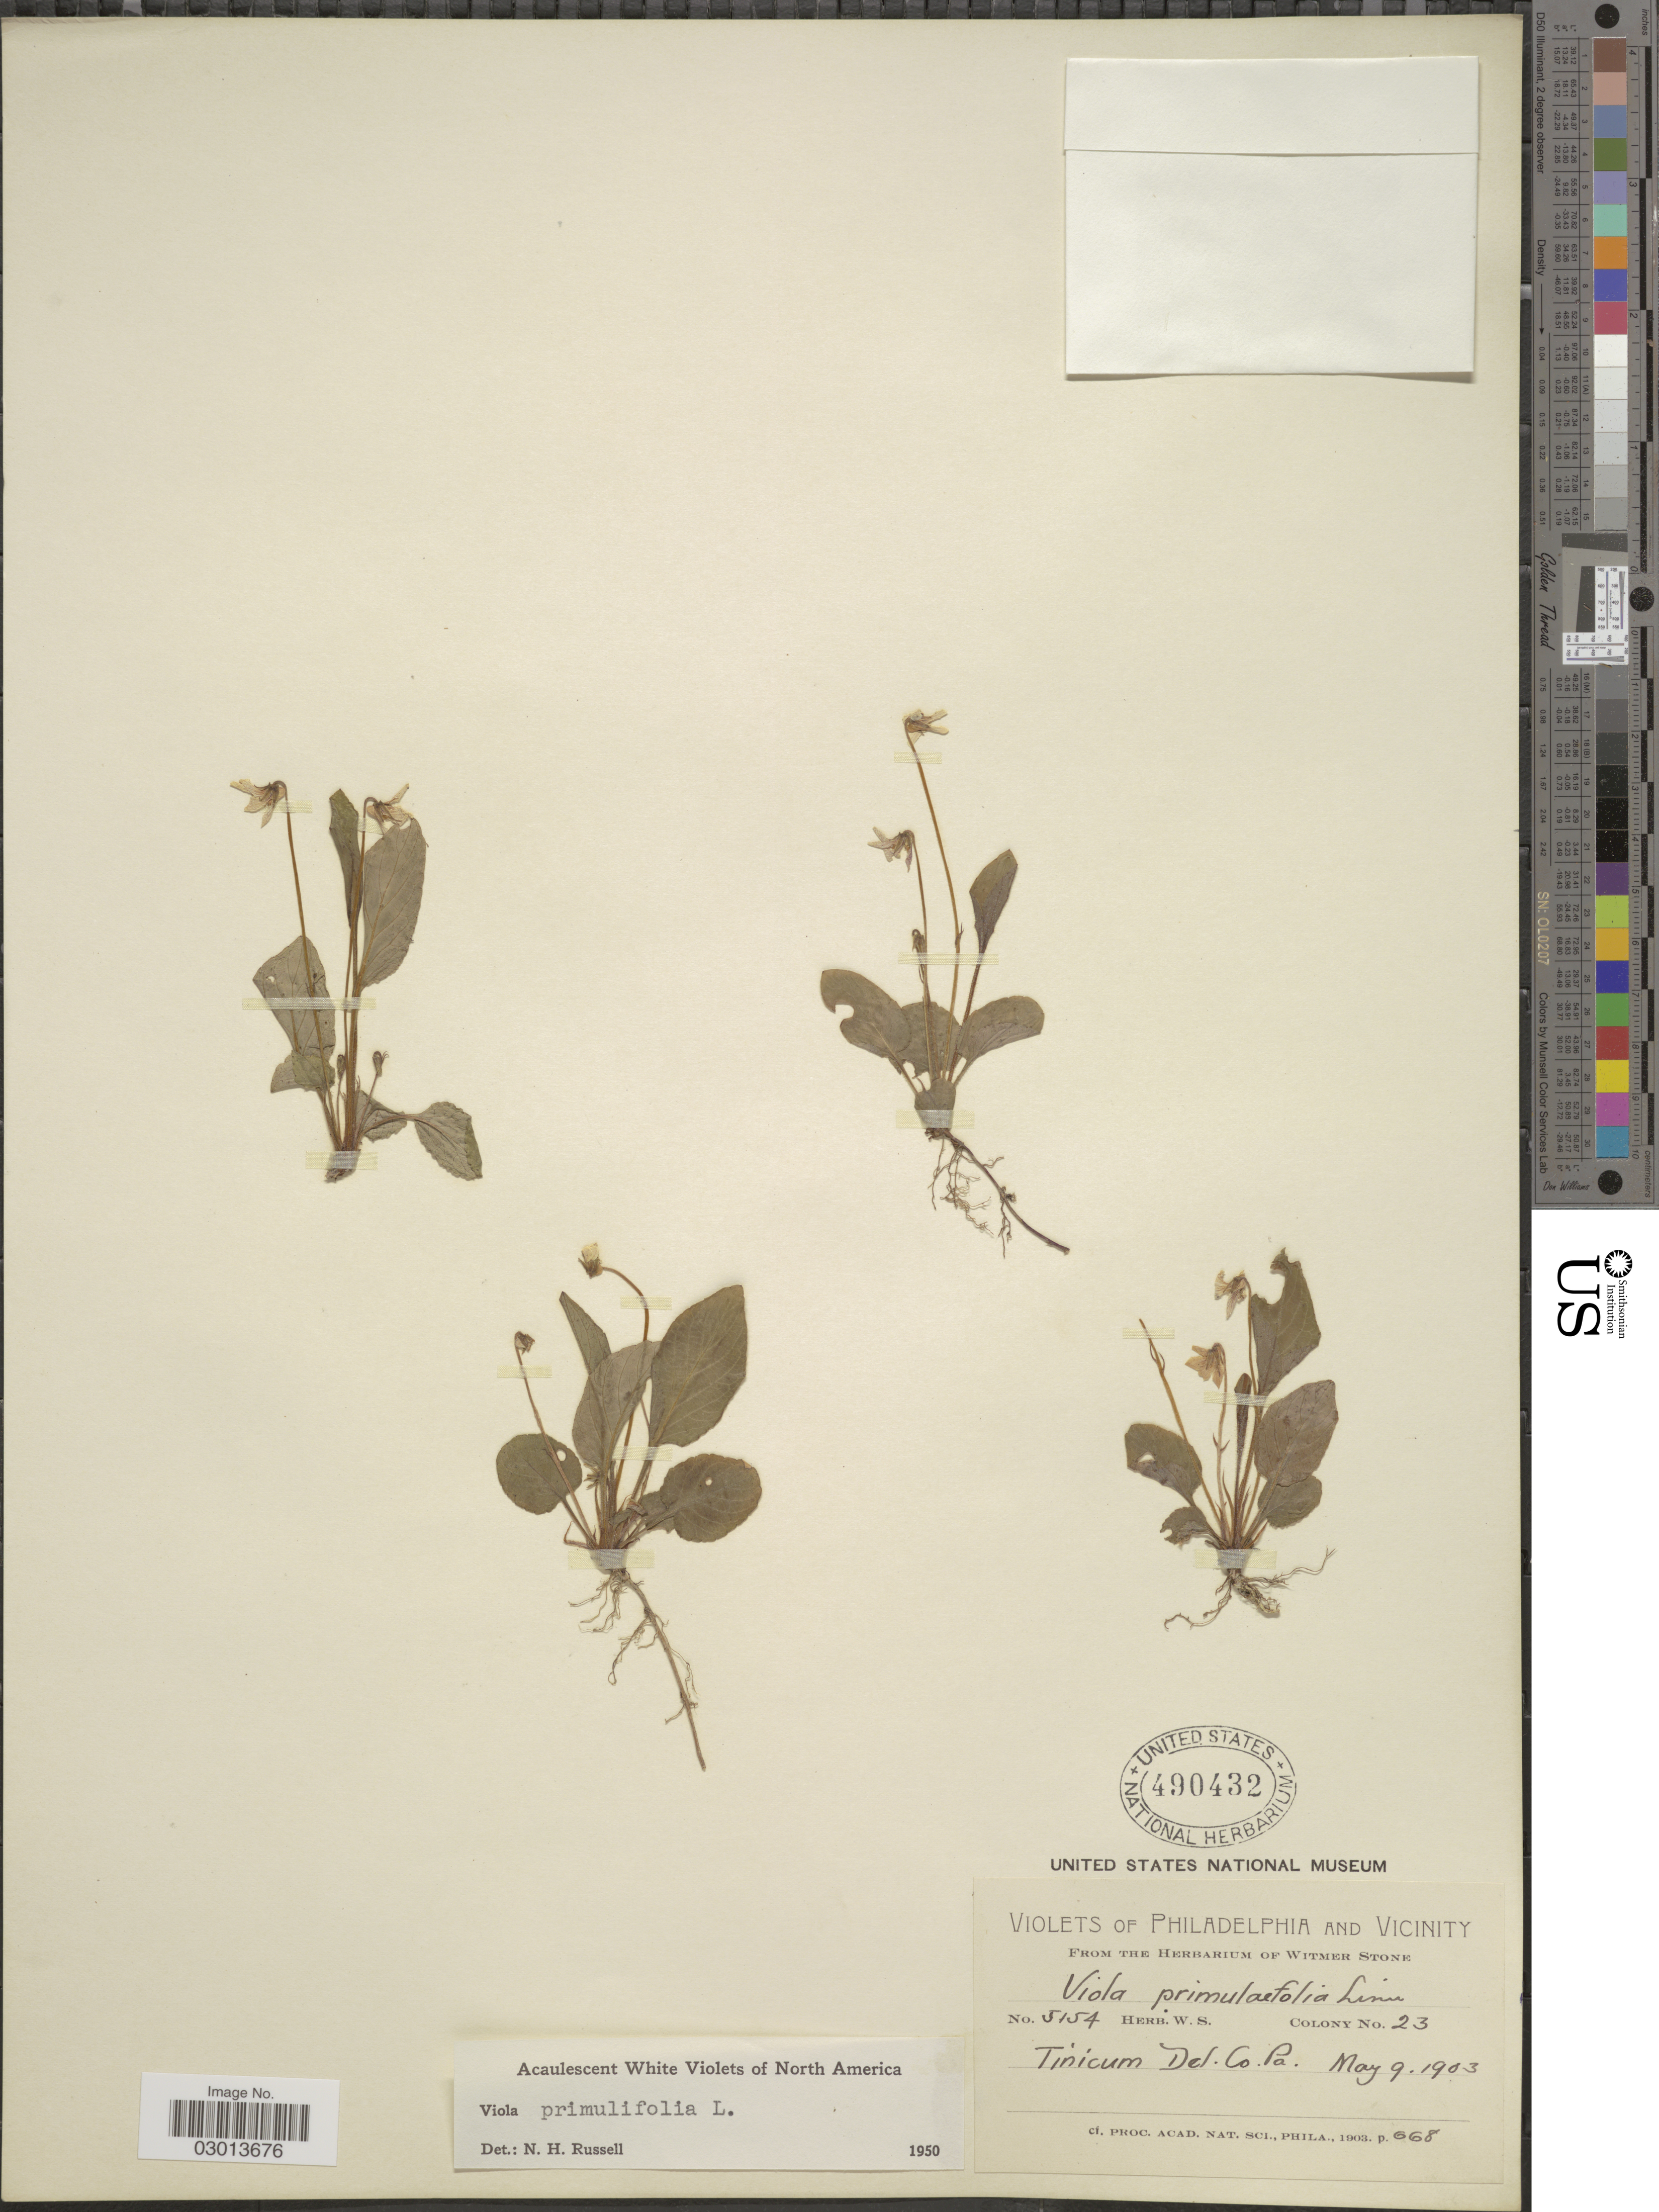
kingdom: Plantae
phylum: Tracheophyta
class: Magnoliopsida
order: Malpighiales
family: Violaceae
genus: Viola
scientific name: Viola primulifolia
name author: L.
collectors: Ex herb Witmer Stone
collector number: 5154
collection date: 1903-05-09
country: United States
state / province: Pennsylvania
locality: Philadelphia and Vicinity. Del. Co. Pa.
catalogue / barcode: US 490432